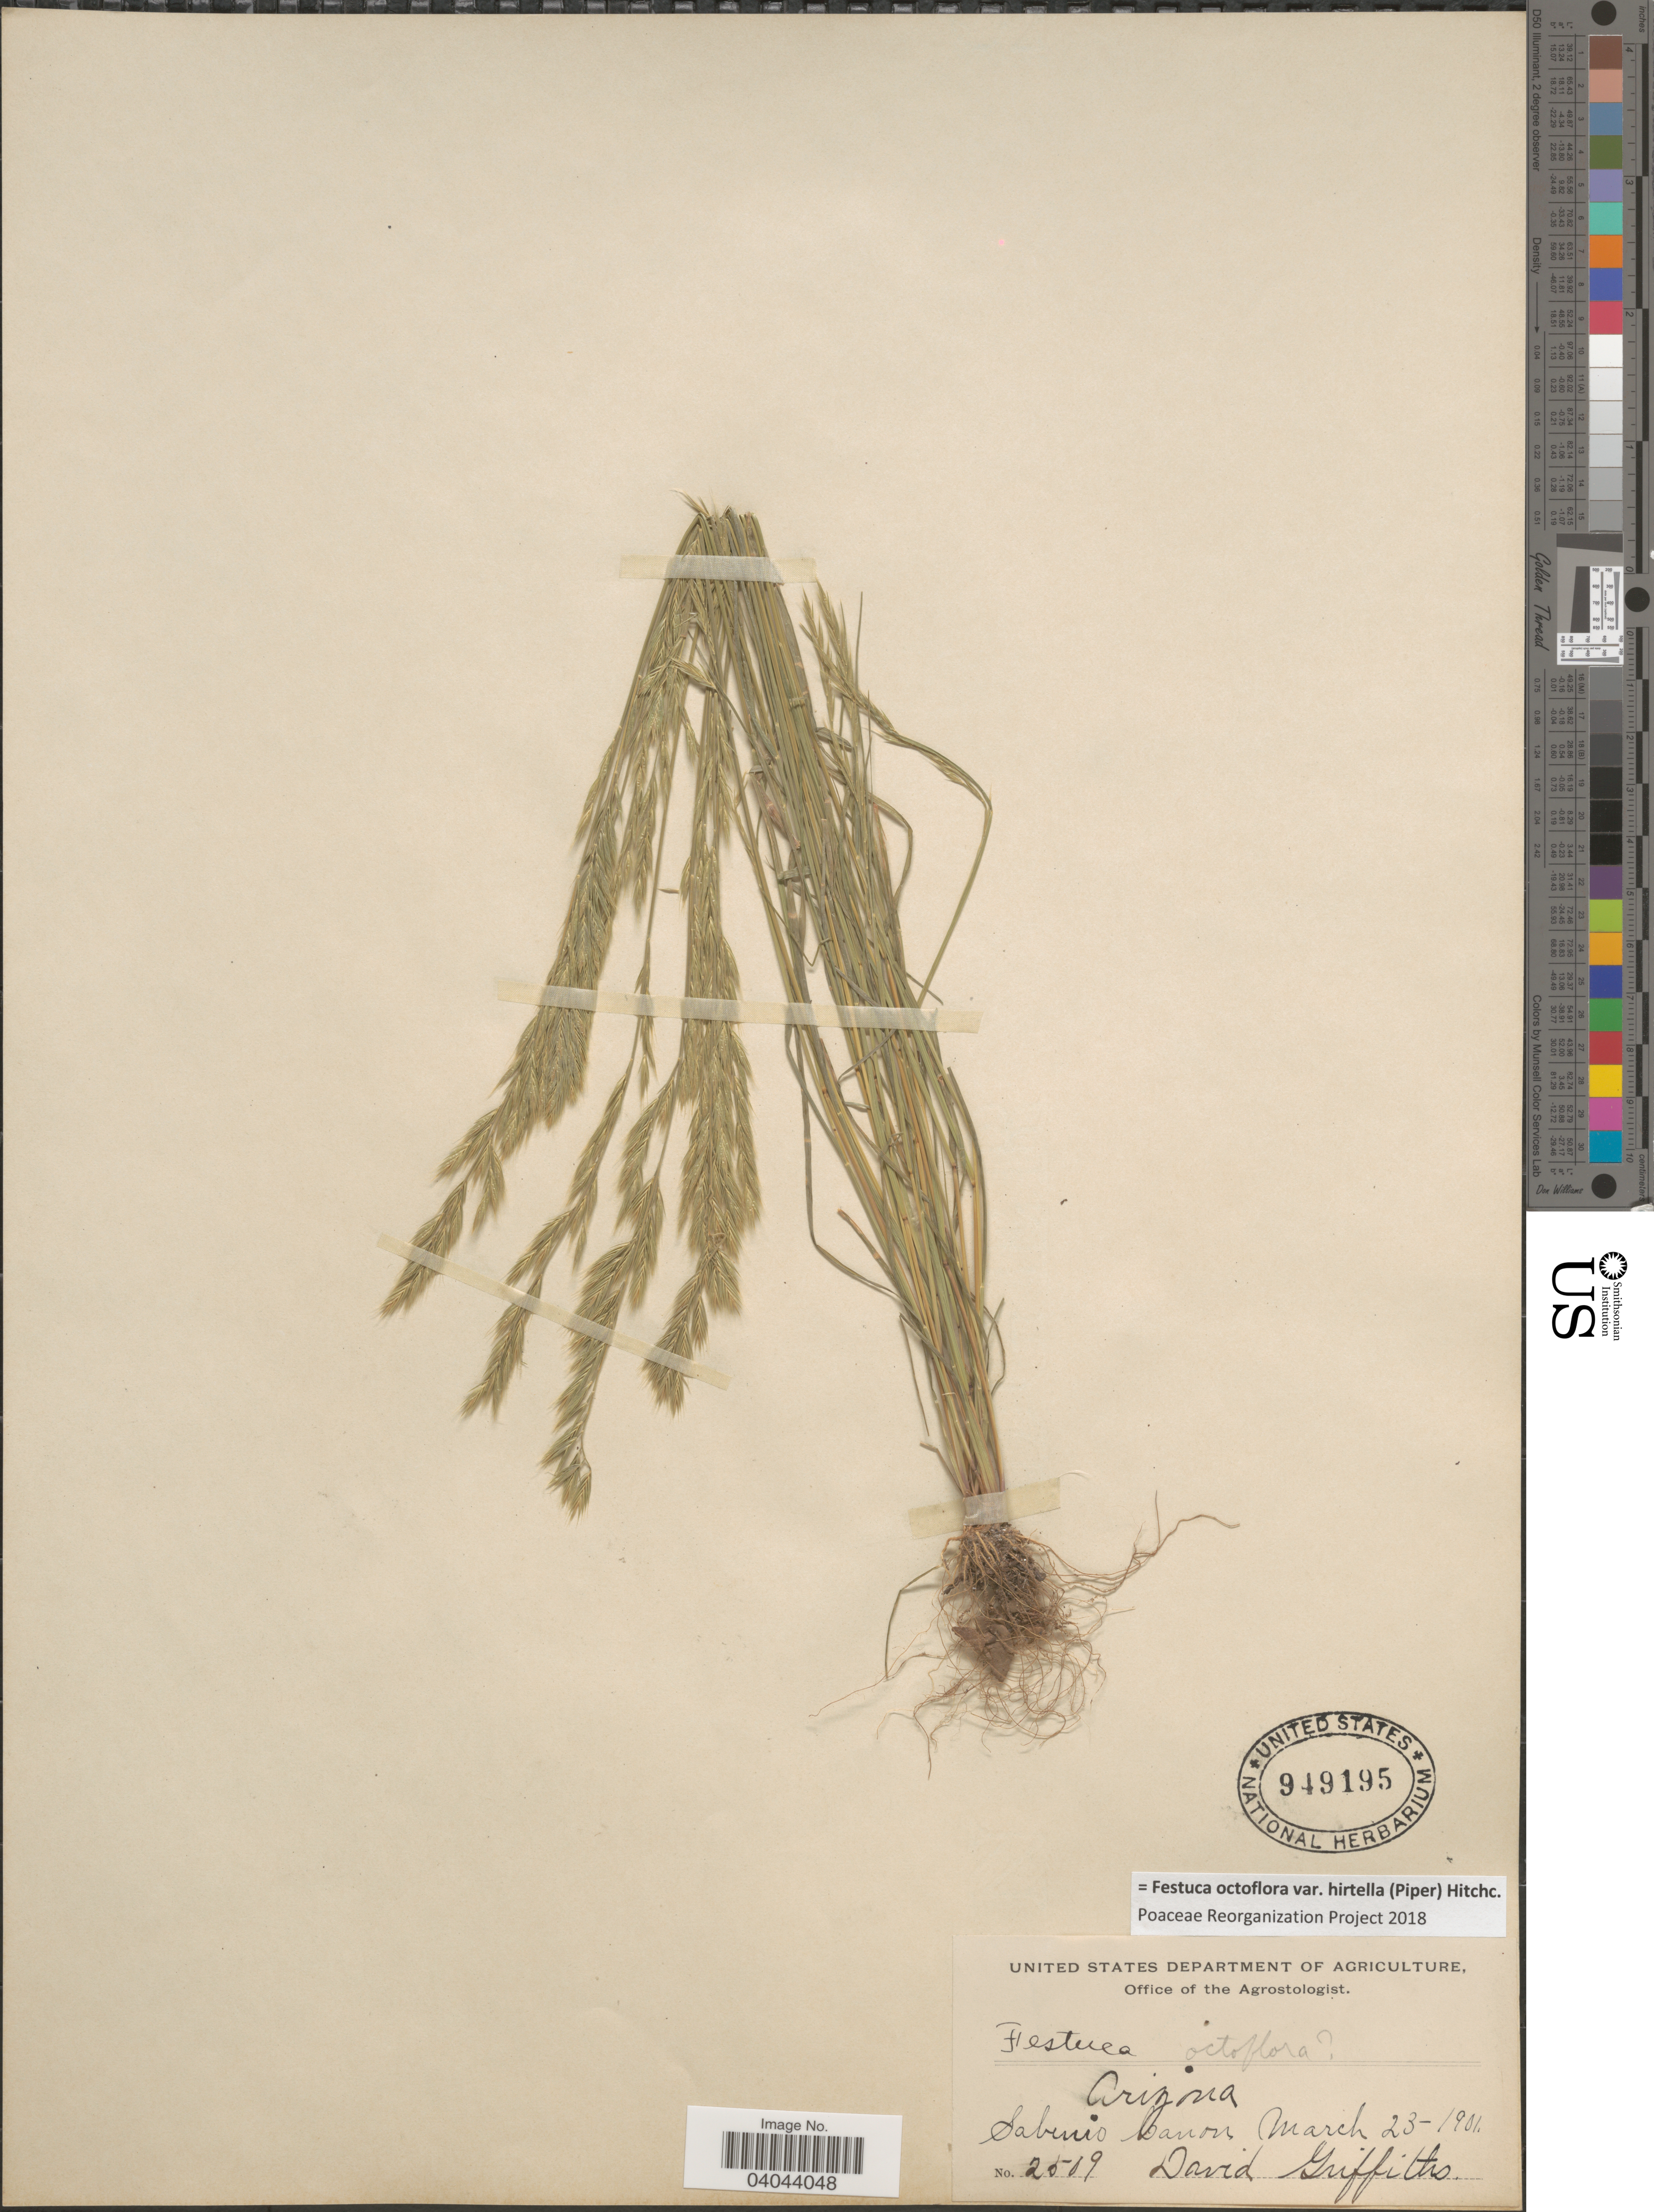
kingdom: Plantae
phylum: Tracheophyta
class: Liliopsida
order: Poales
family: Poaceae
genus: Festuca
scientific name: Festuca octoflora var. hirtella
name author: Piper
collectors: D. Griffiths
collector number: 2509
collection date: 1901-03-23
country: United States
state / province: Arizona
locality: Sabenio Canon.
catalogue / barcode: US 949195